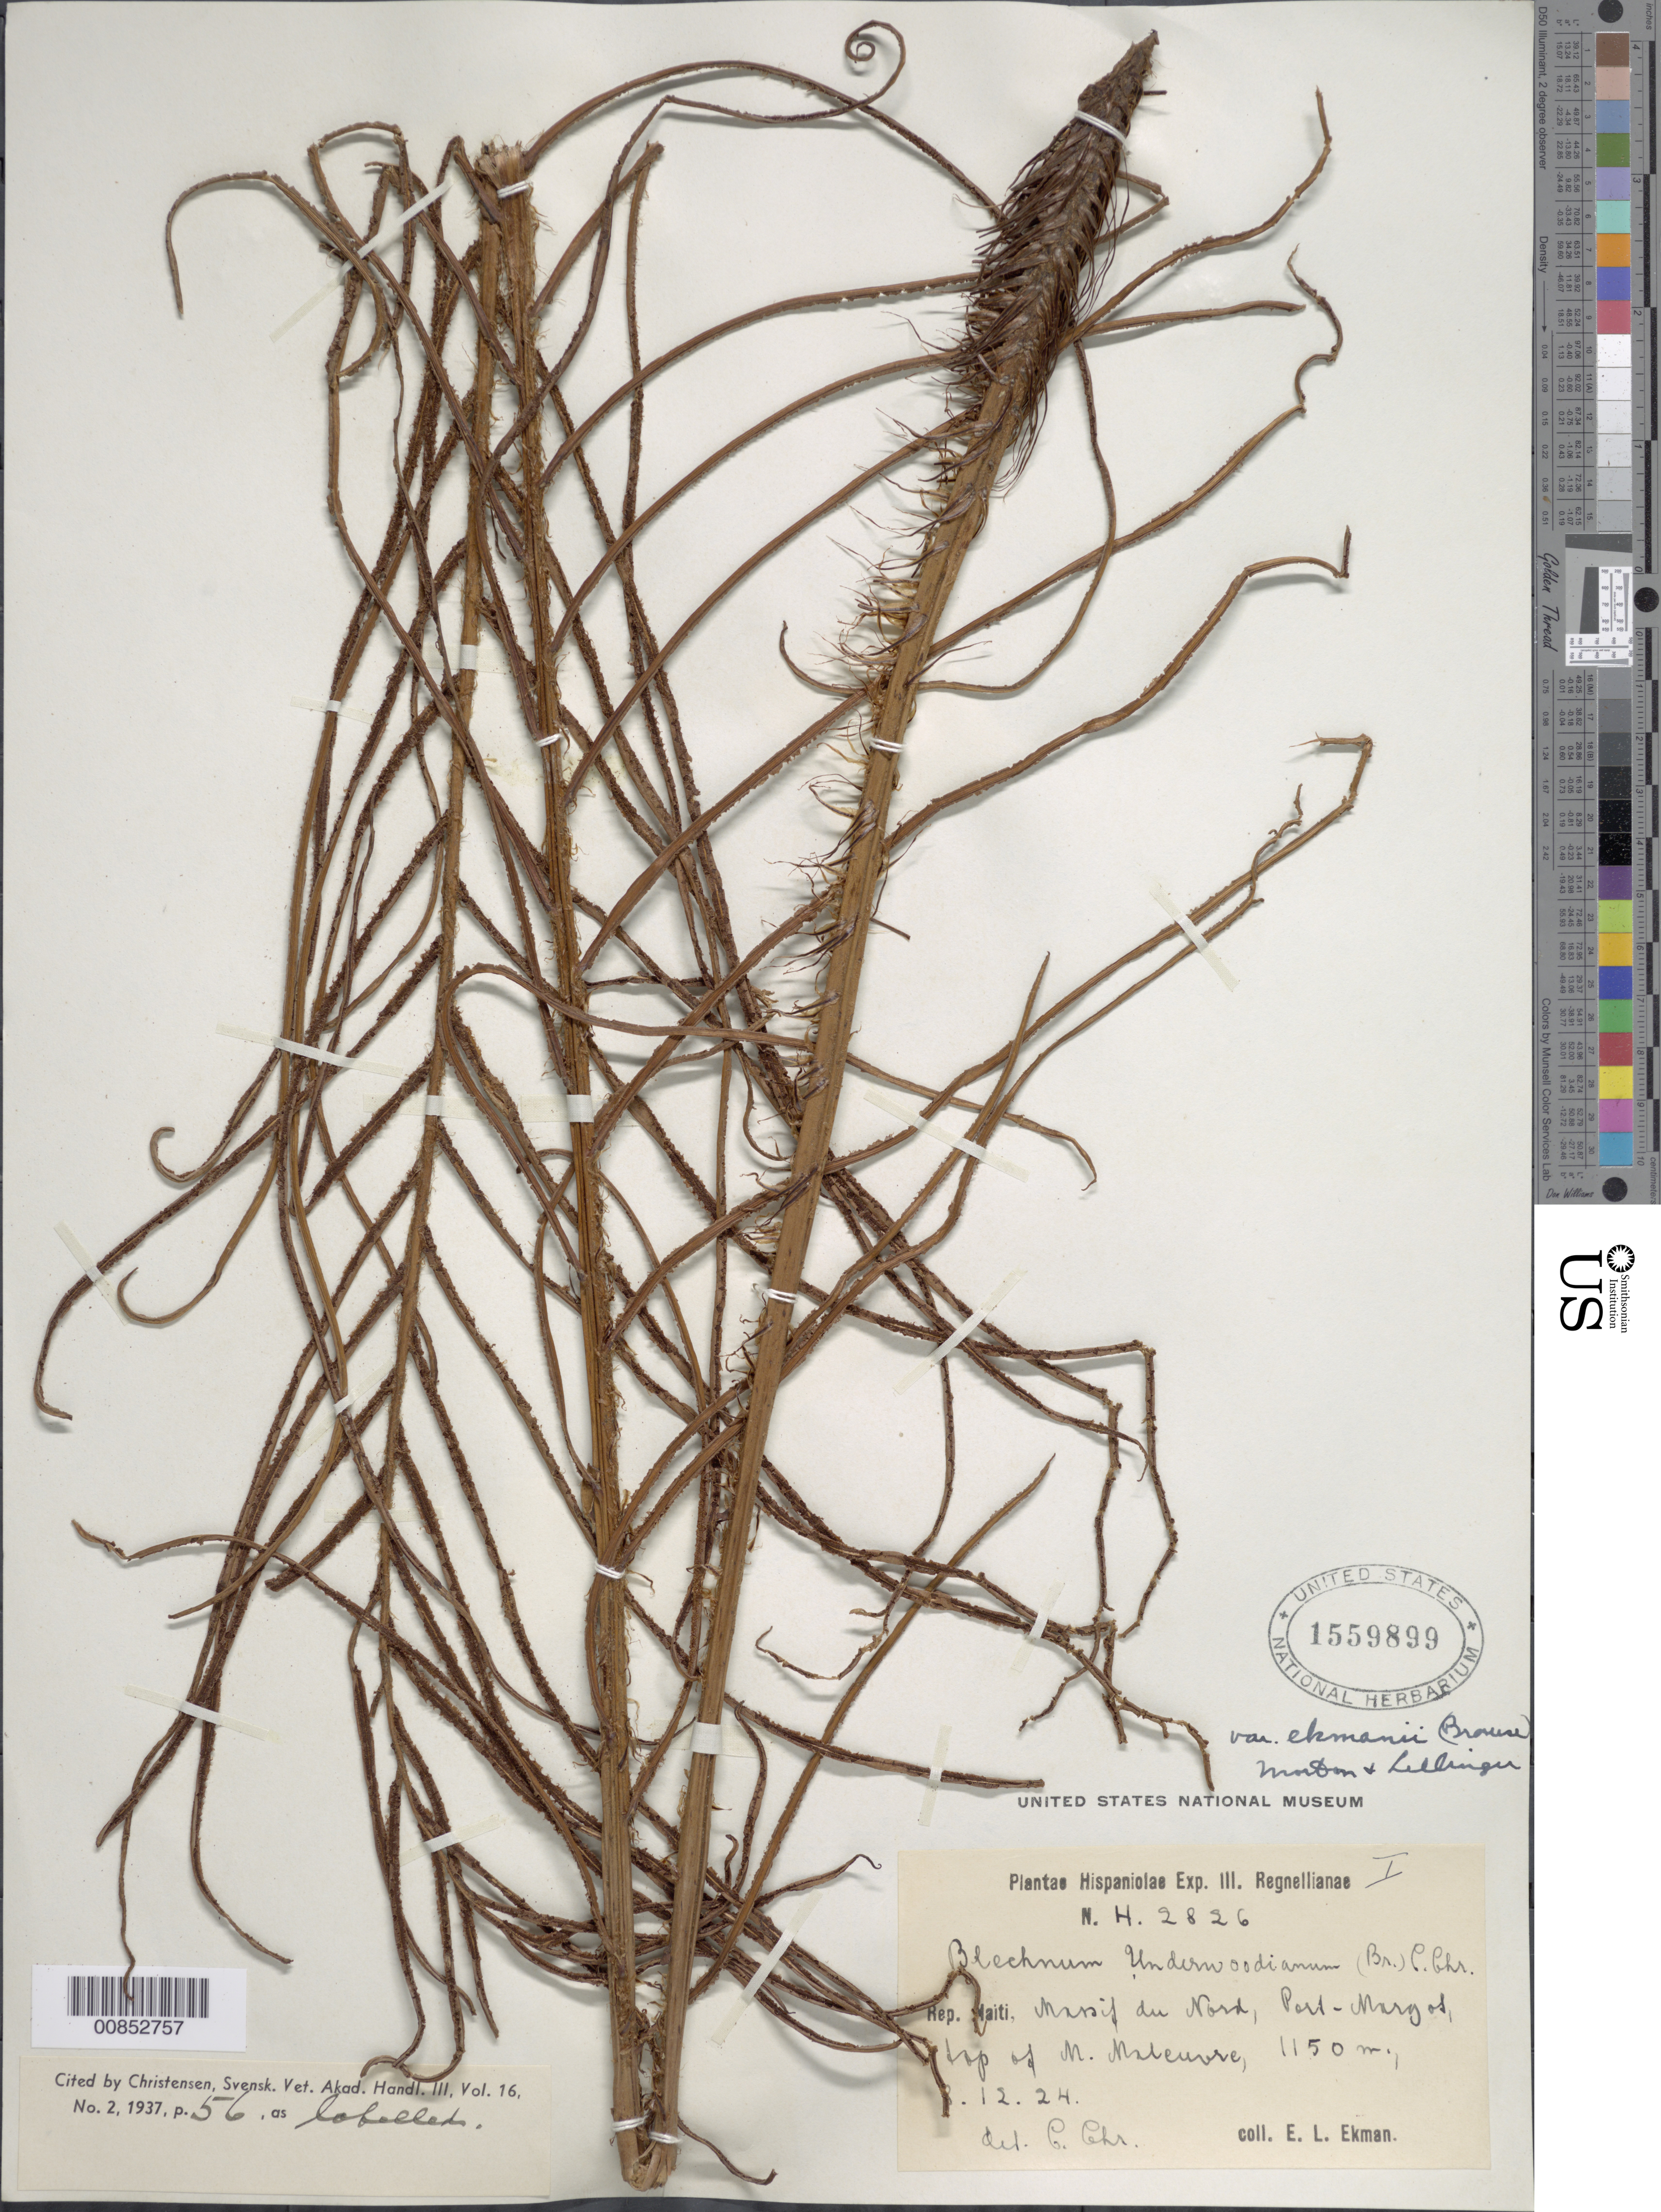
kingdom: Plantae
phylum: Tracheophyta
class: Polypodiopsida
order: Polypodiales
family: Blechnaceae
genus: Blechnum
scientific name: Blechnum underwoodianum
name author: (Broadh.) C. Chr.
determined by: Christensen, C. F. A.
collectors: E. L. Ekman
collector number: H 2826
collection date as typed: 08 Dec 1924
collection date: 1924-12-08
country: Haiti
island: Hispaniola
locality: Massif du Nord, Port Margot, top of M. Maleuvre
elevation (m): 1150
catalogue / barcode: US 1559899